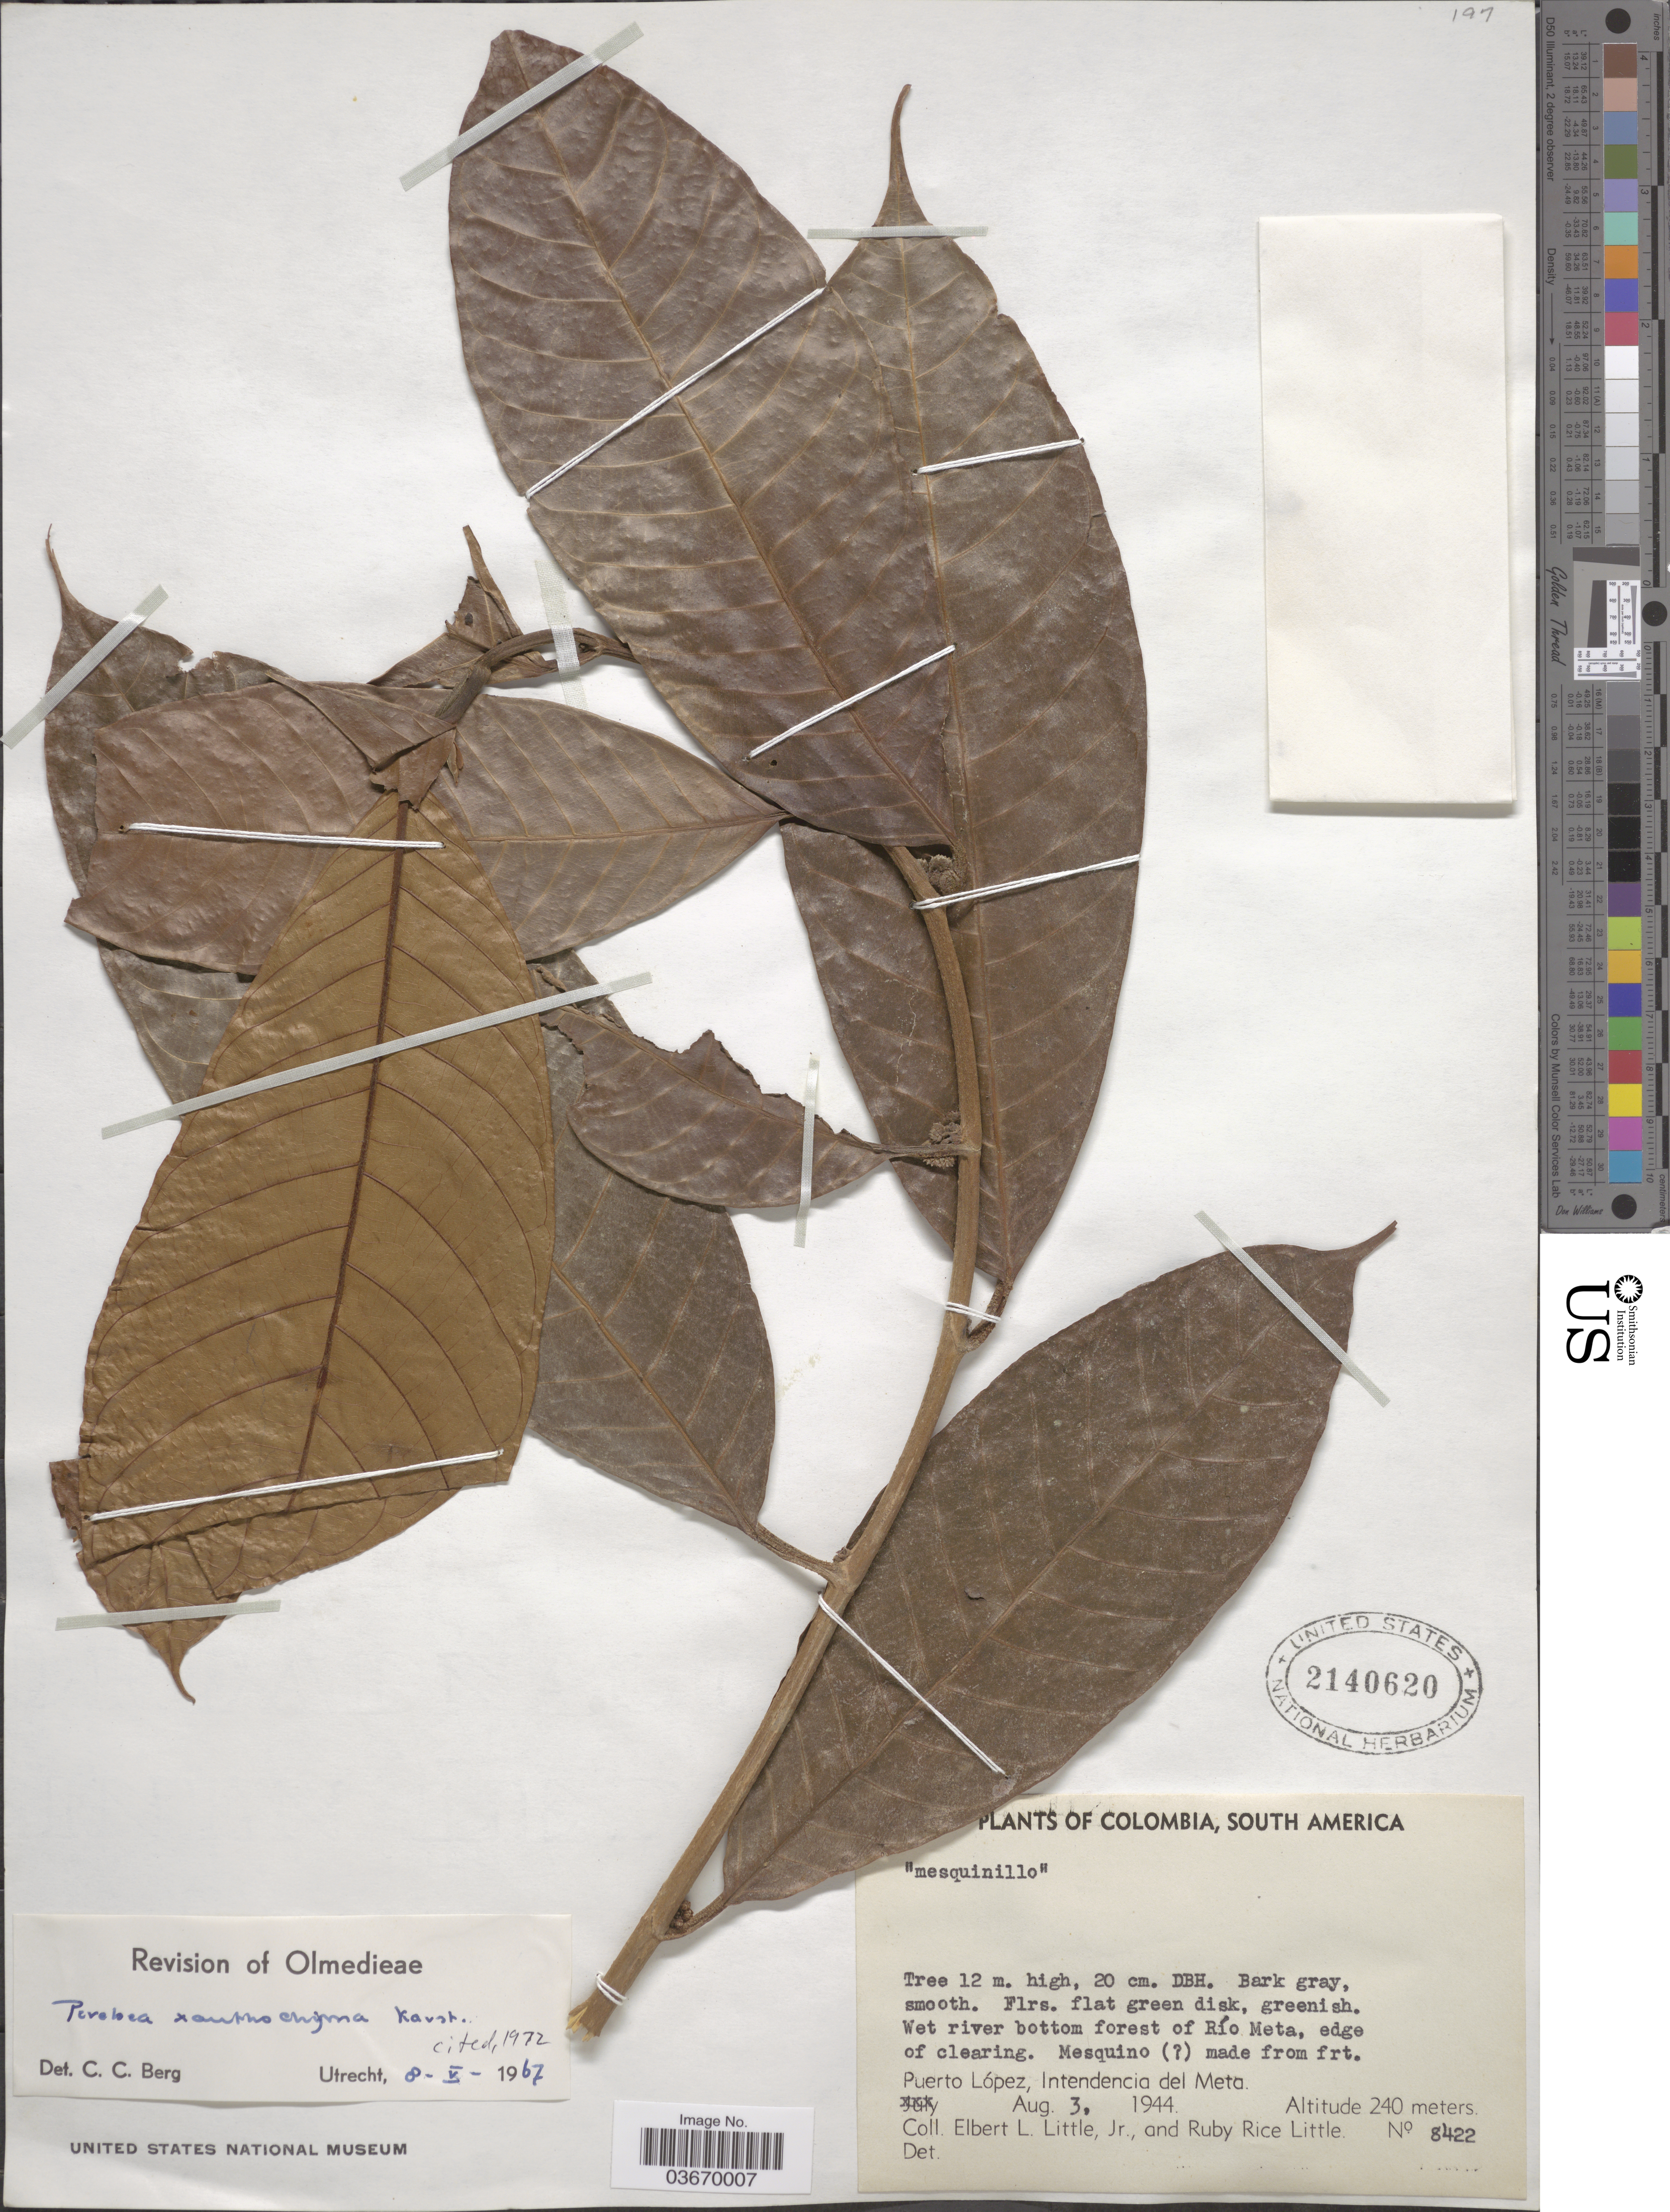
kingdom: Plantae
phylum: Tracheophyta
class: Magnoliopsida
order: Rosales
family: Moraceae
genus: Perebea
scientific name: Perebea xanthochyma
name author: H. Karst.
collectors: E. L. Little & R. R. Little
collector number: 8422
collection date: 1944-08-03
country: Colombia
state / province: Meta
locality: Wet river bottom forest of Río Meta, edge of clearing. Mesquino (?) made from frt.? Puerto López, Intendencia del Meta.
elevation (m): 240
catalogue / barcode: US 2140620